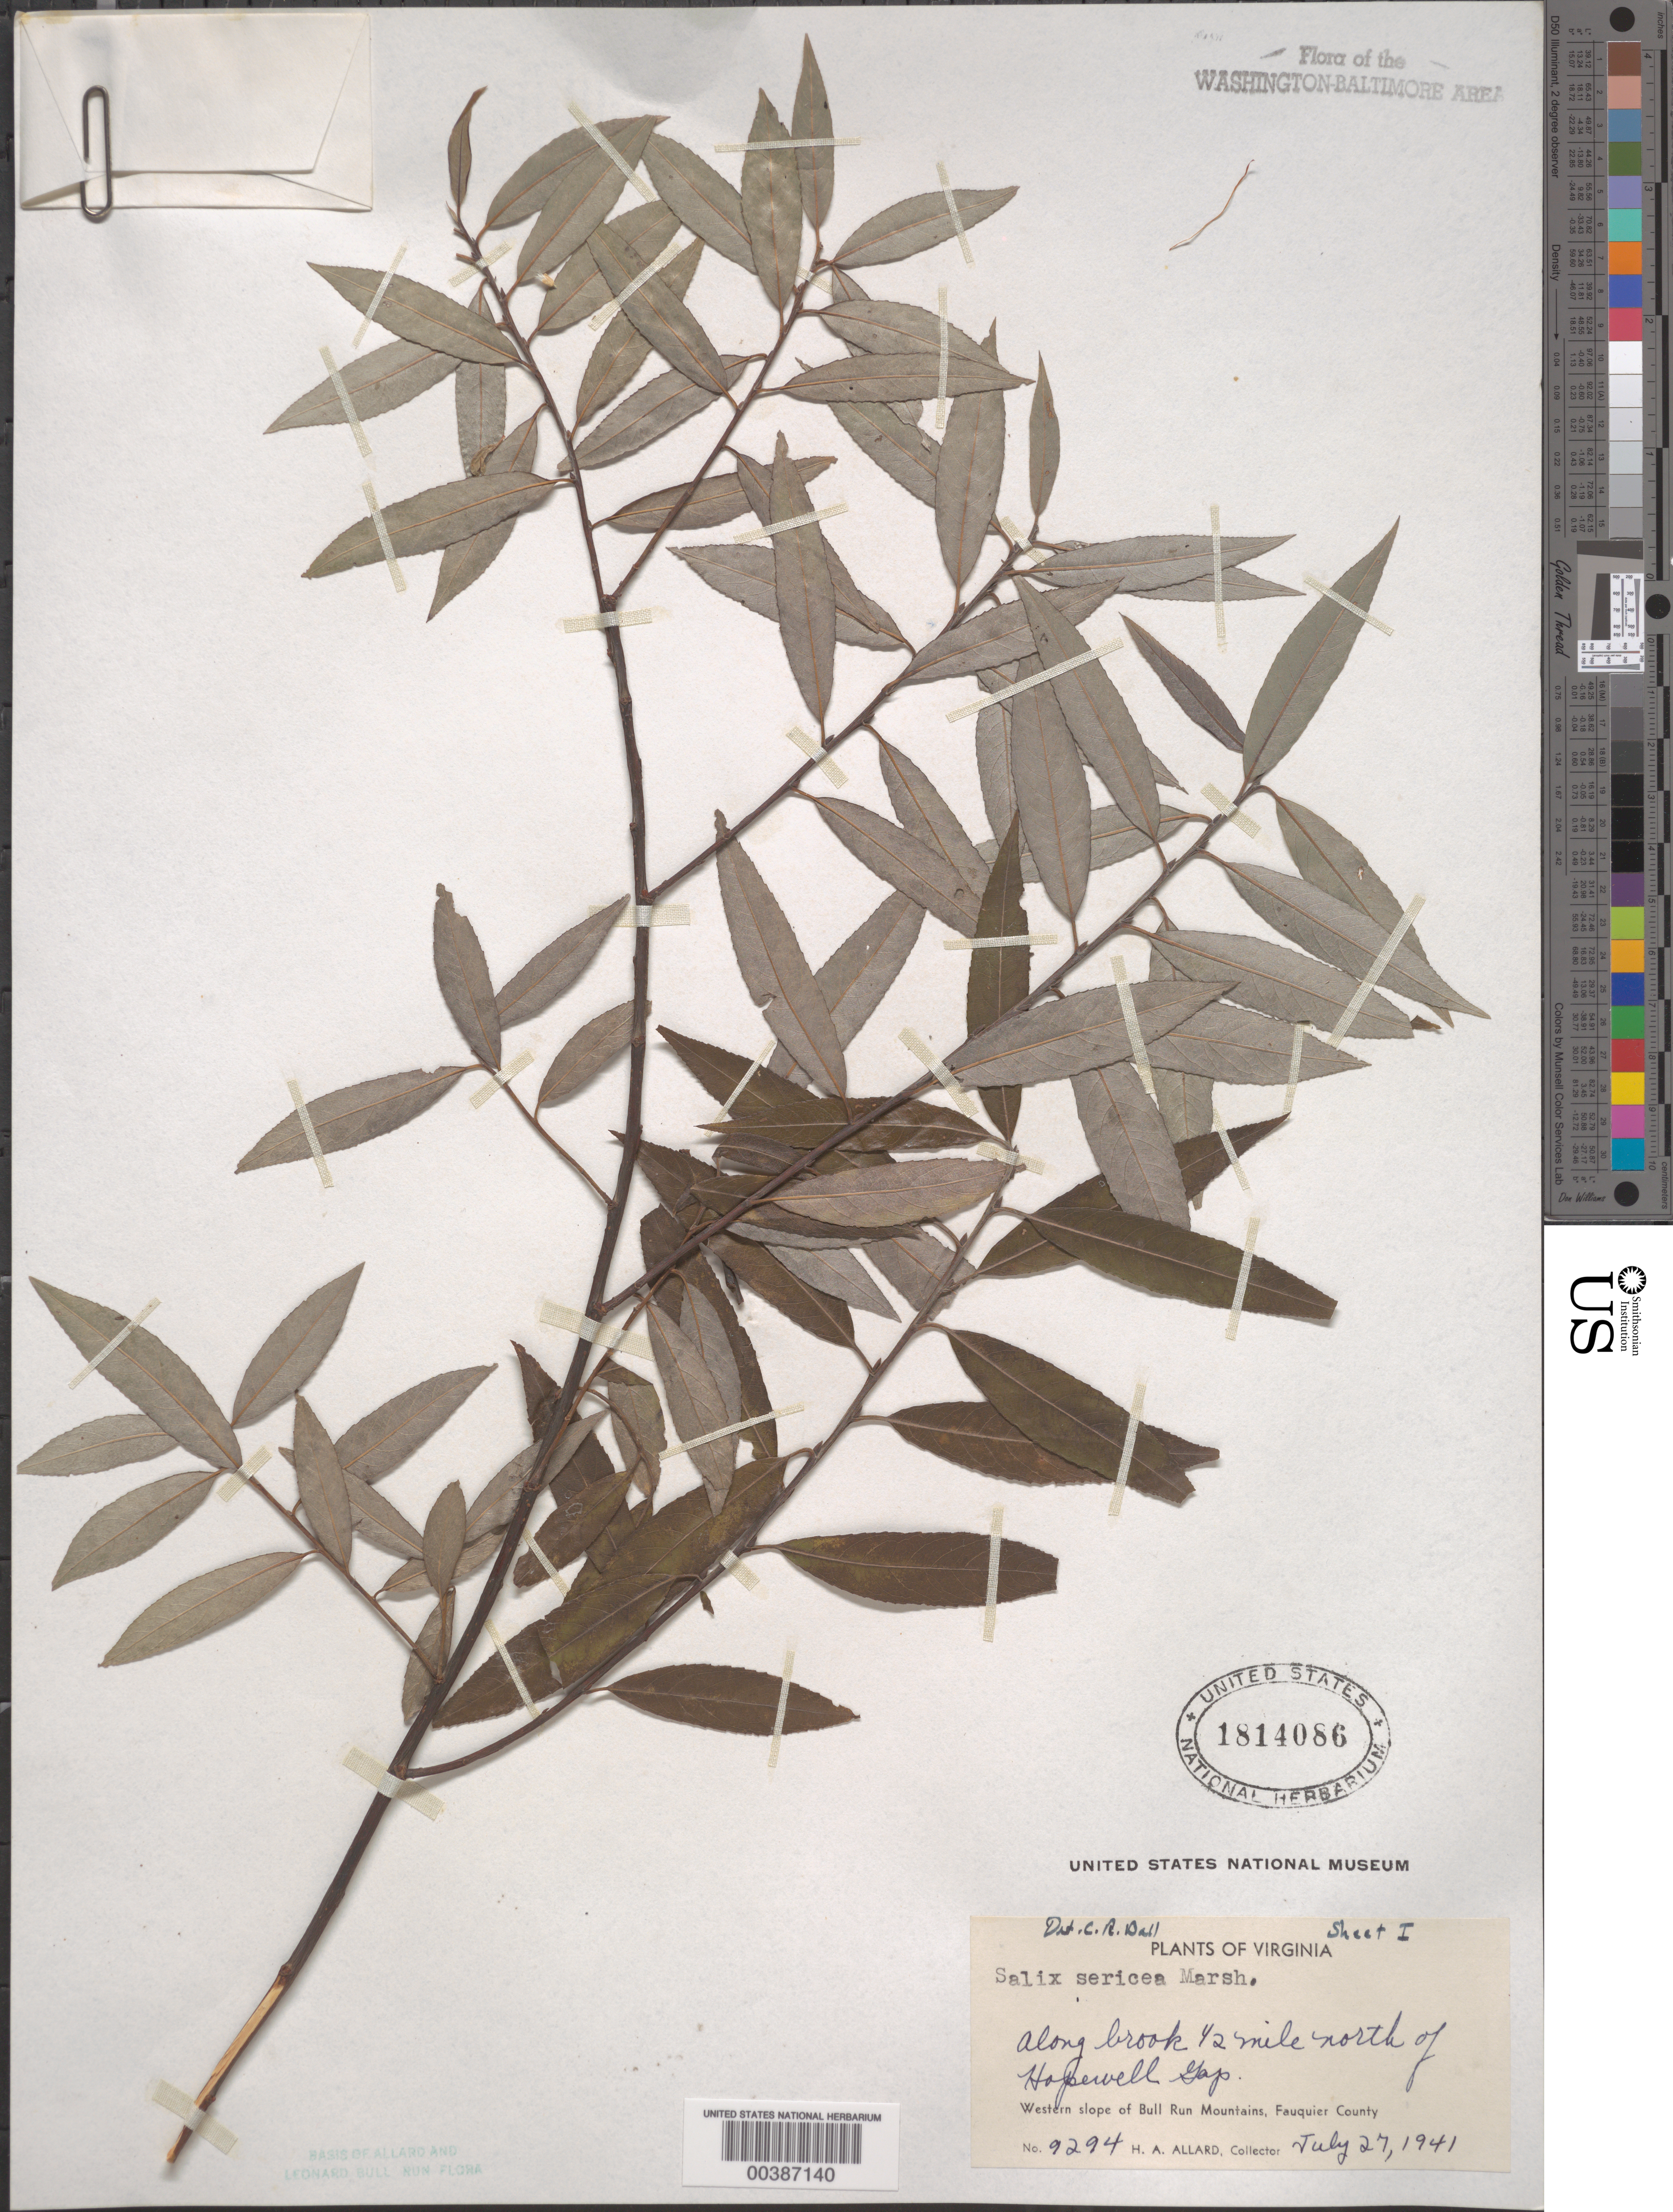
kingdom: Plantae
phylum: Tracheophyta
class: Magnoliopsida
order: Malpighiales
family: Salicaceae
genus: Salix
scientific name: Salix sericea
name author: Marshall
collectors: H. A. Allard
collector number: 9294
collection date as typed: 27 Jul 1941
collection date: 1941-07-27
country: United States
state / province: Virginia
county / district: Fauquier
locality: North of Hopewell Gap, along Brook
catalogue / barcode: US 1814086